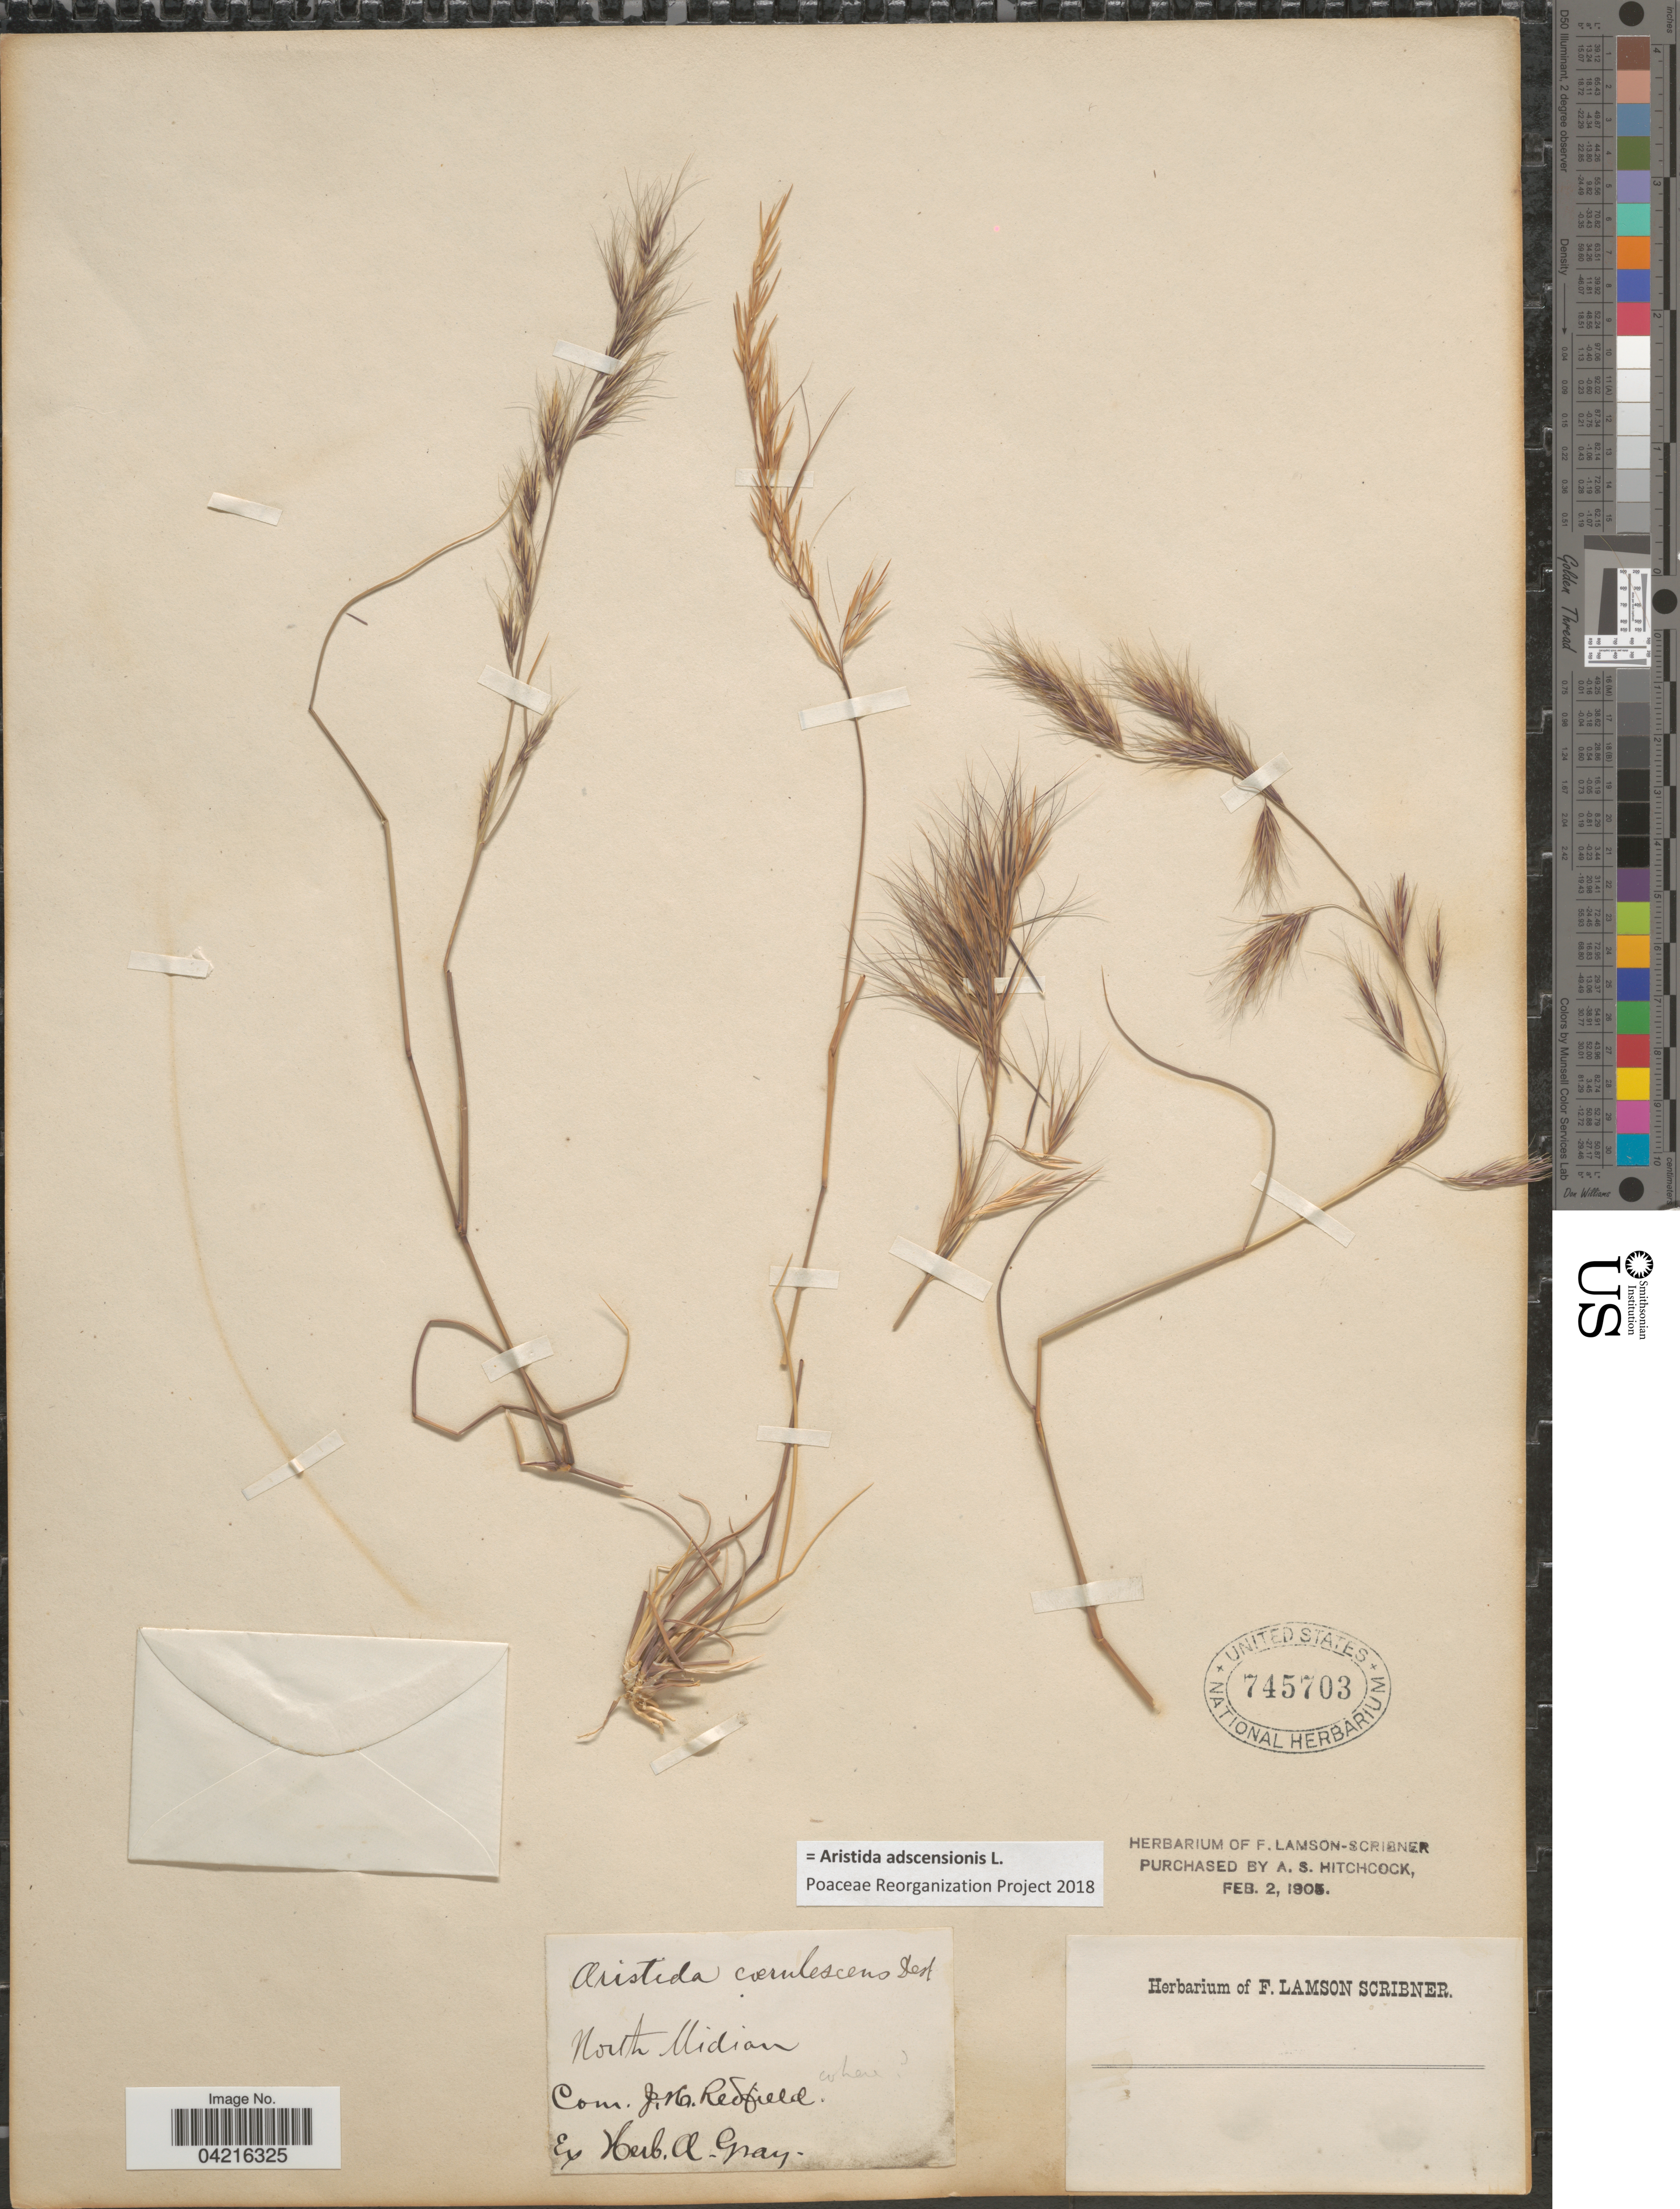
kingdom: Plantae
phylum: Tracheophyta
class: Liliopsida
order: Poales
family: Poaceae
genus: Aristida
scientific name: Aristida adscensionis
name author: L.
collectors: ex herb. Gray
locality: North Midian.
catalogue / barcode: US 745703